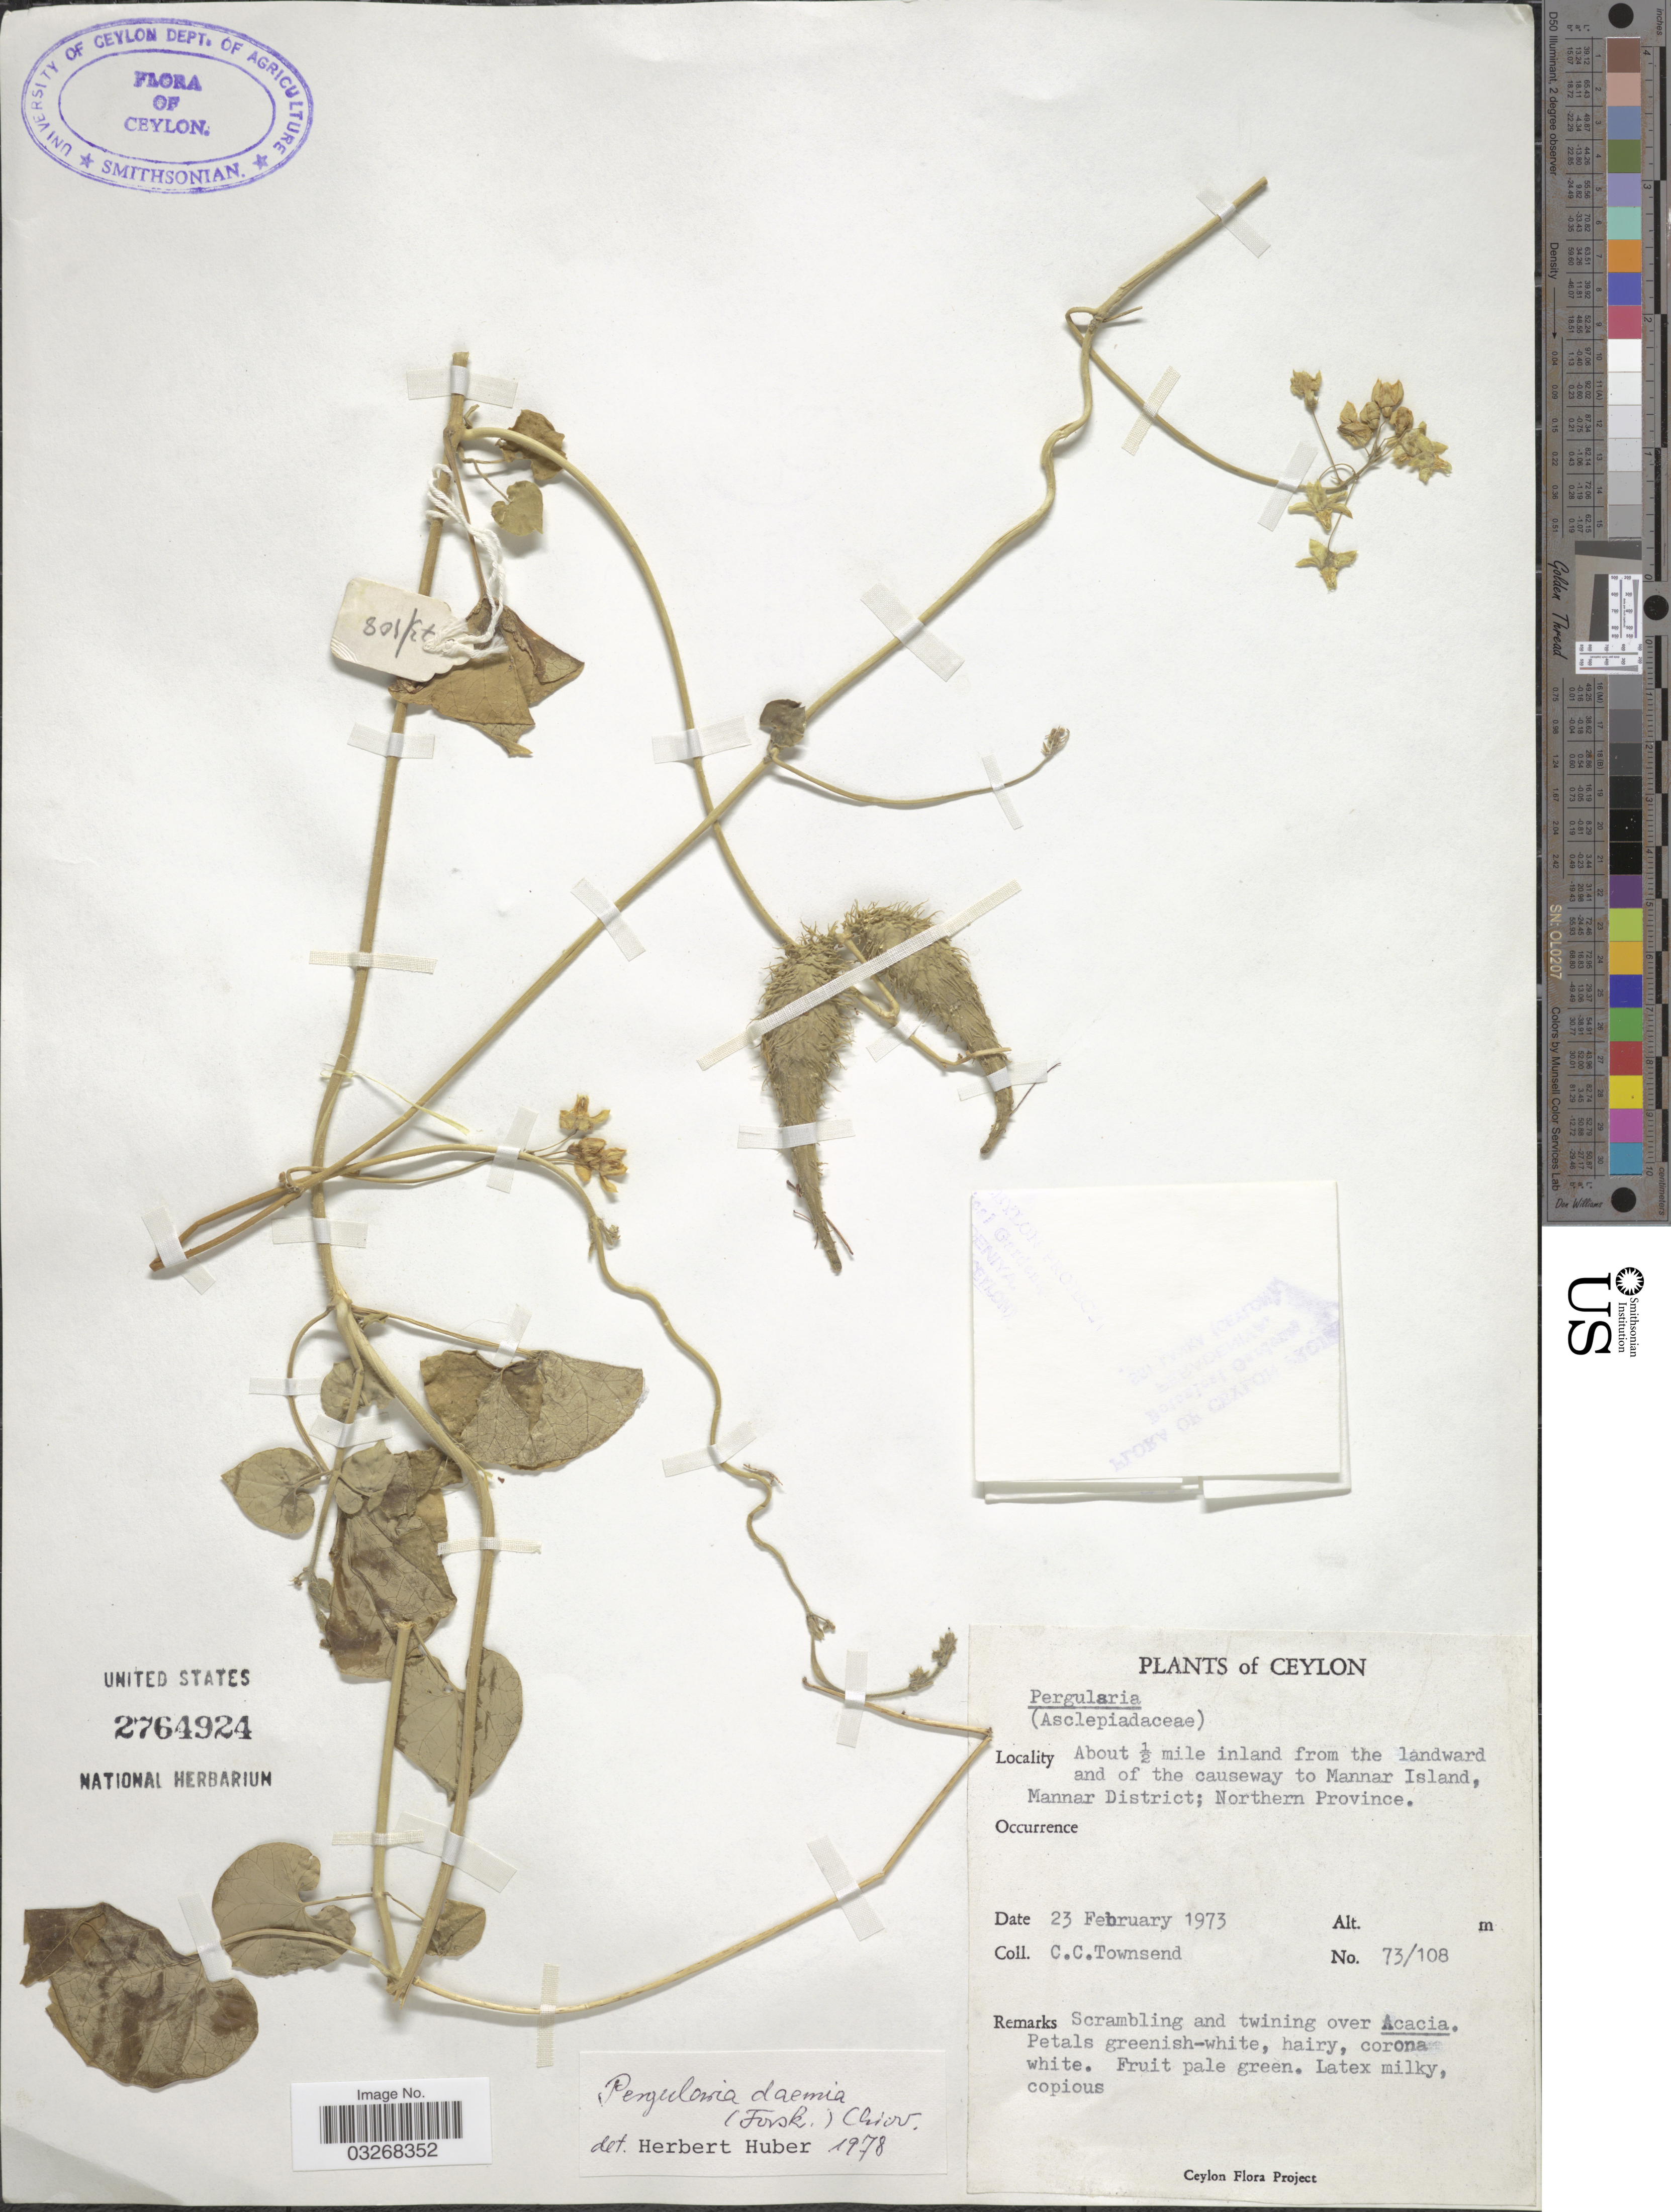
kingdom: Plantae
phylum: Tracheophyta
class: Magnoliopsida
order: Gentianales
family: Apocynaceae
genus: Pergularia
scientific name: Pergularia daemia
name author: (Forssk.) Chiov.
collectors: C. C. Townsend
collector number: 73/108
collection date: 1973-02-23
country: Sri Lanka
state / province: Northern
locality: Ceylon. About ½ mile inland from the landward and of the causeway to Mannar Island, Mannar District.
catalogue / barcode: US 2764924